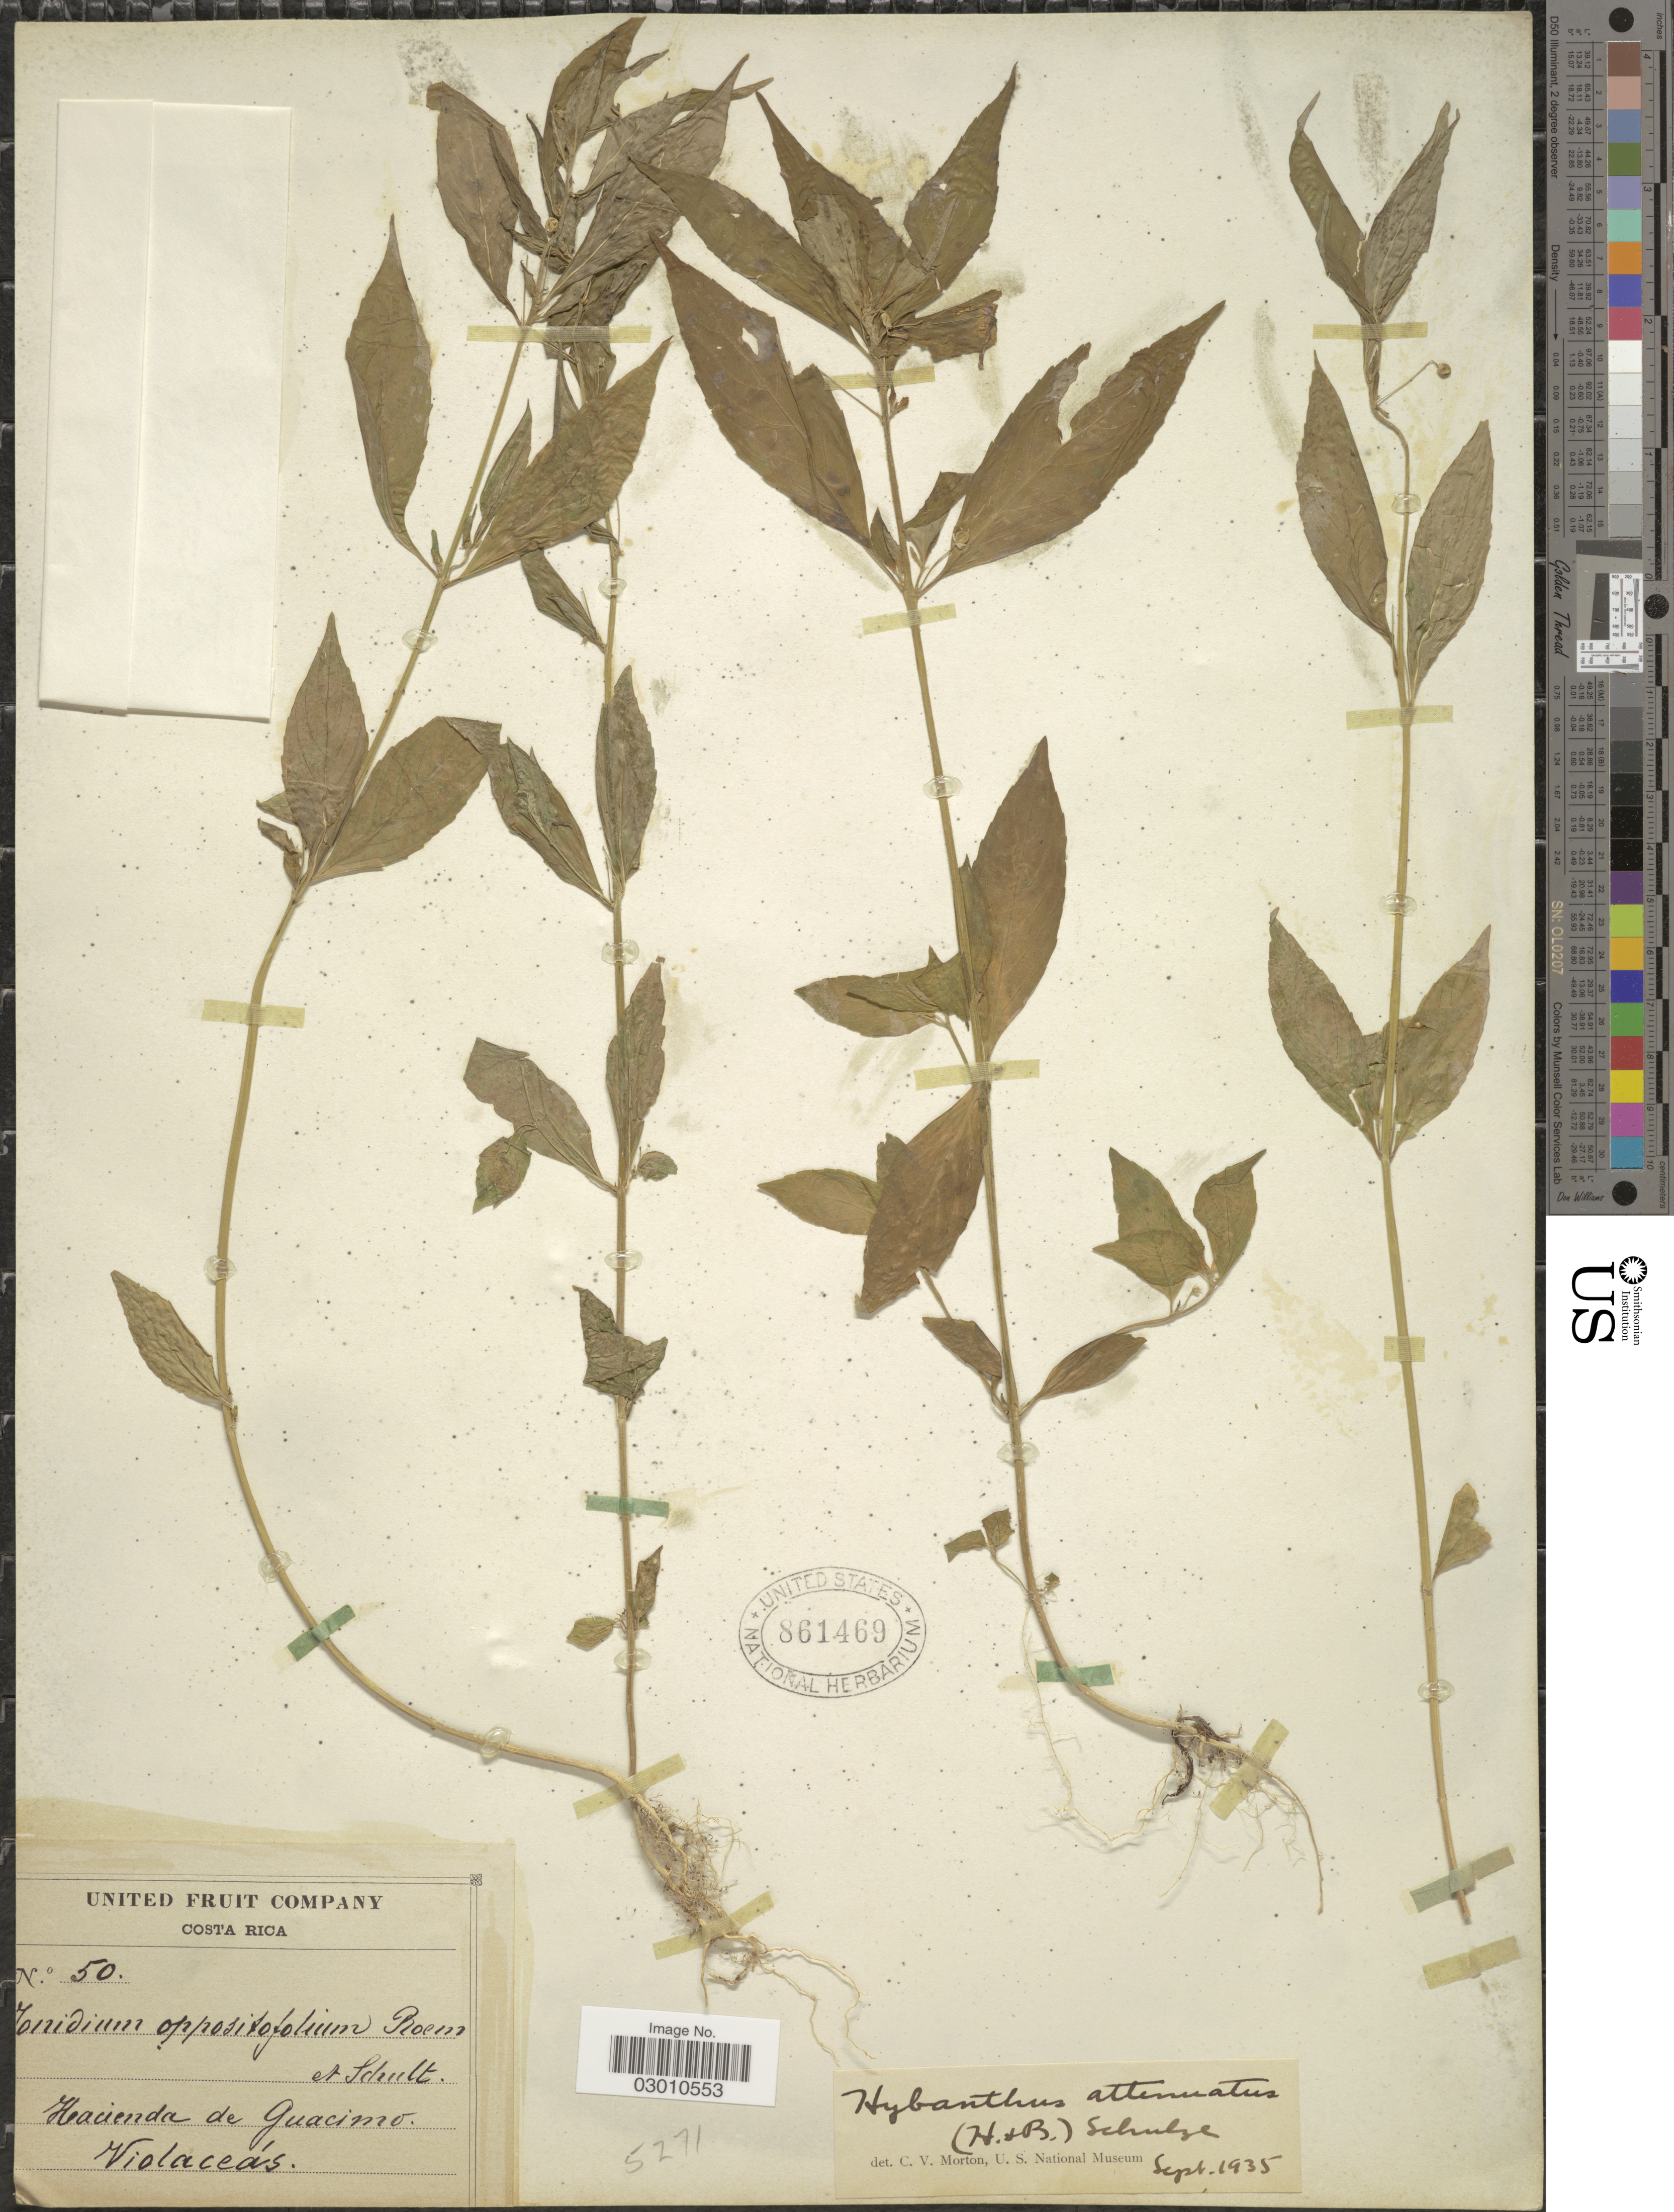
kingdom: Plantae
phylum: Tracheophyta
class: Magnoliopsida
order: Malpighiales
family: Violaceae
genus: Pombalia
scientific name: Pombalia attenuata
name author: (Humb. & Bonpl. ex Willd.) Paula-Souza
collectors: United Fruit Company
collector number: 50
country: Costa Rica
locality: Hacienda de Guacimo. Violaceás.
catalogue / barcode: US 861469